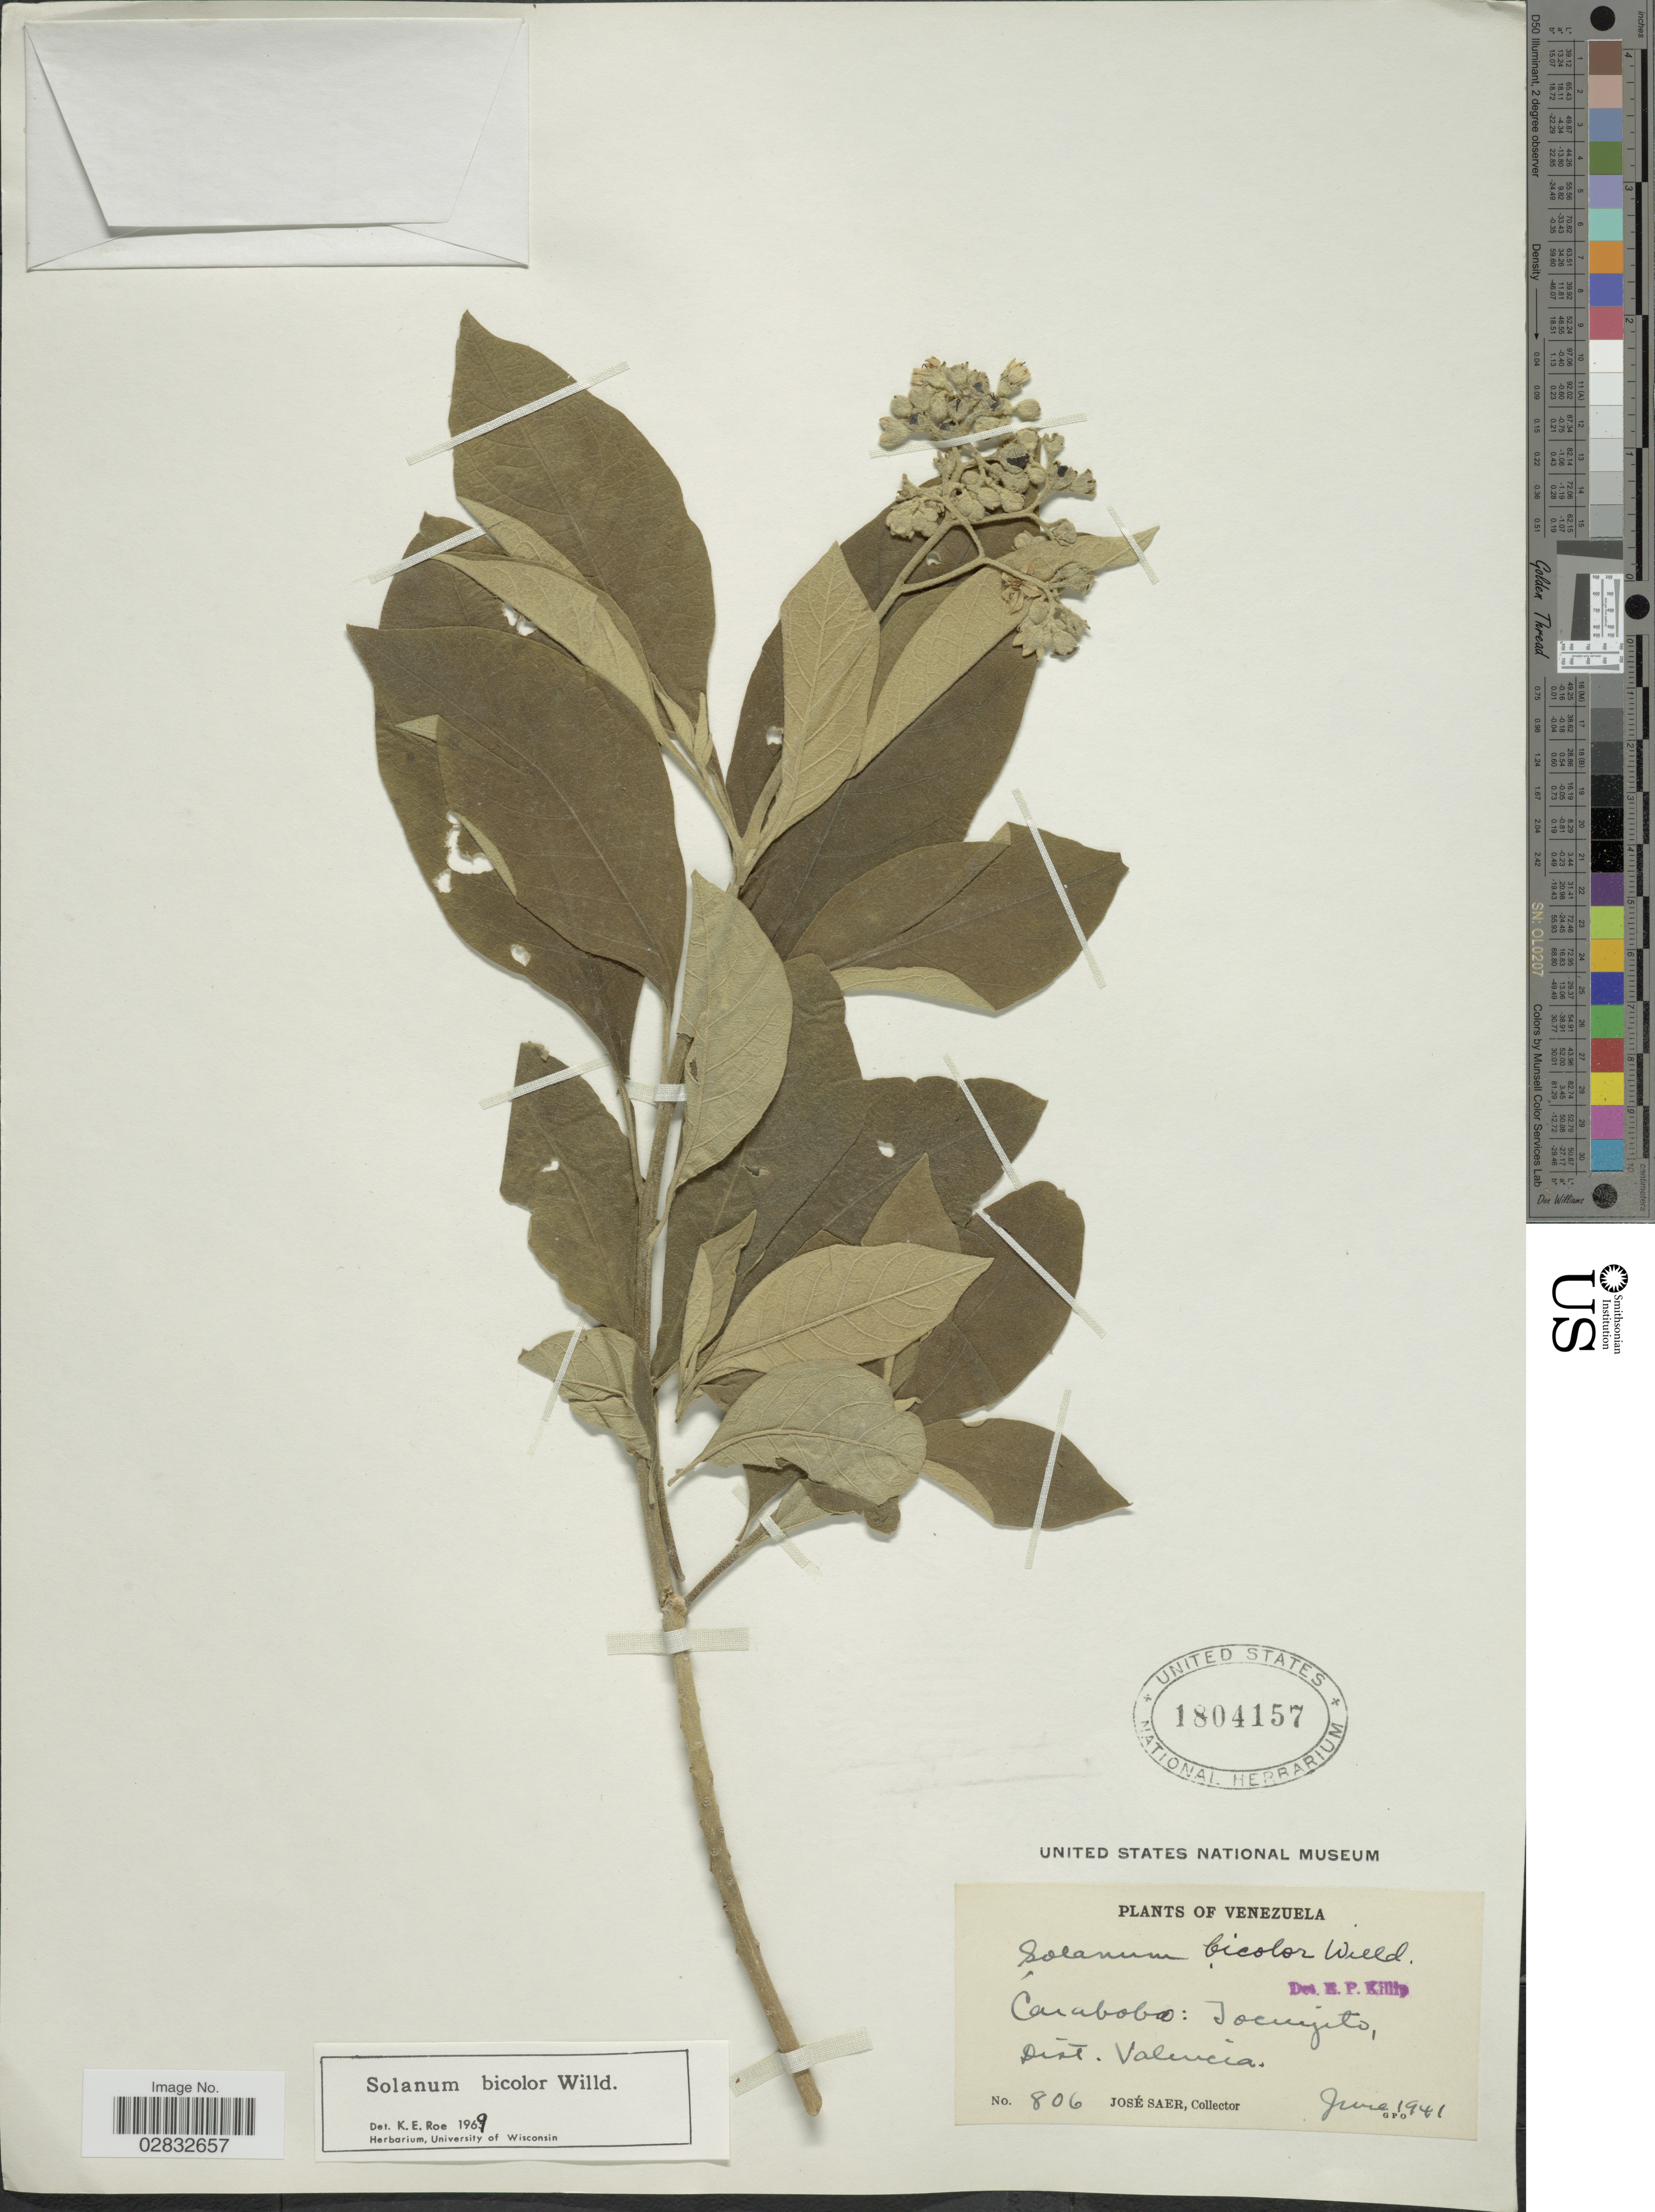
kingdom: Plantae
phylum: Tracheophyta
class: Magnoliopsida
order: Solanales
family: Solanaceae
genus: Solanum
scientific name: Solanum bicolor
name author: Willd. ex Roem. & Schult.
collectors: J. Saer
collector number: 806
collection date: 1941-06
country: Venezuela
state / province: Carabobo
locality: Tocuyito, Dist. Valencia.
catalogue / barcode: US 1804157